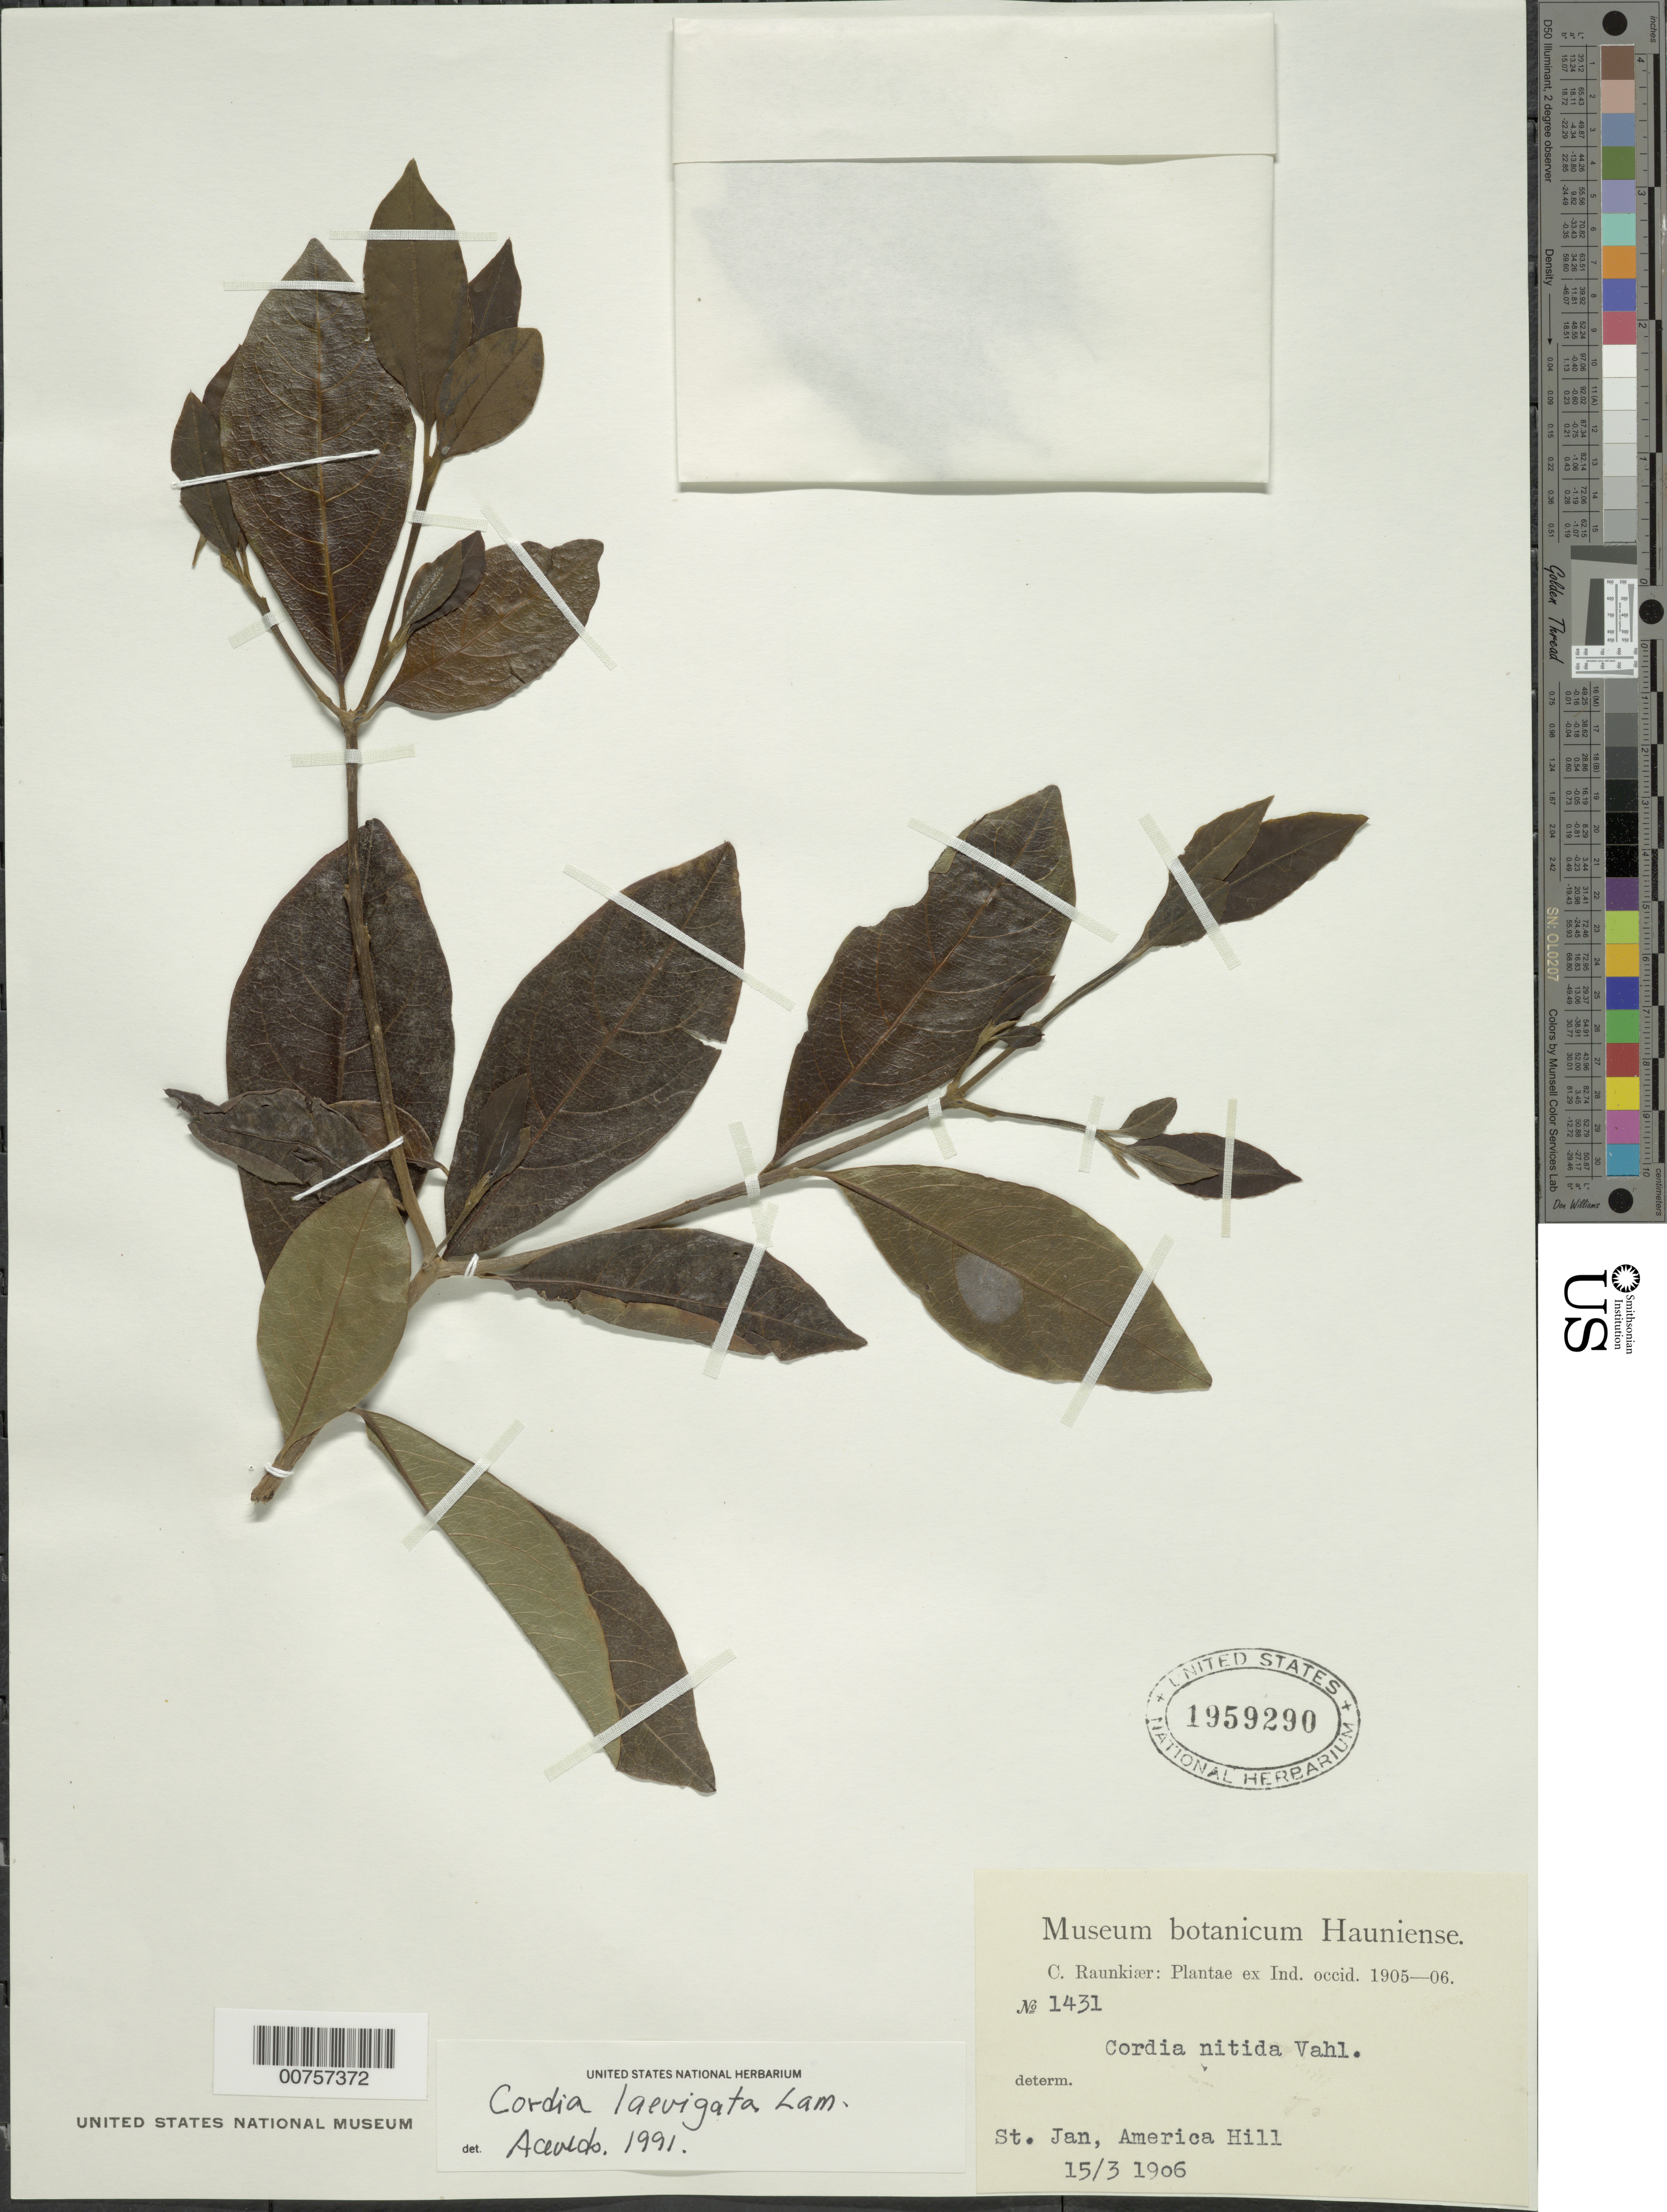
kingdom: Plantae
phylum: Tracheophyta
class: Magnoliopsida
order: Boraginales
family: Cordiaceae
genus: Cordia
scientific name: Cordia laevigata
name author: Lam.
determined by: Acevedo-Rodríguez, P., (BOT), Smithsonian Institution - National Museum of Natural History (UNITED STATES)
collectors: C. Raunkiær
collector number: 1431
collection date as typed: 15 Mar 1906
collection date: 1906-03-15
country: U.S. Virgin Islands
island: St. John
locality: America Hill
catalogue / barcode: US 1959290